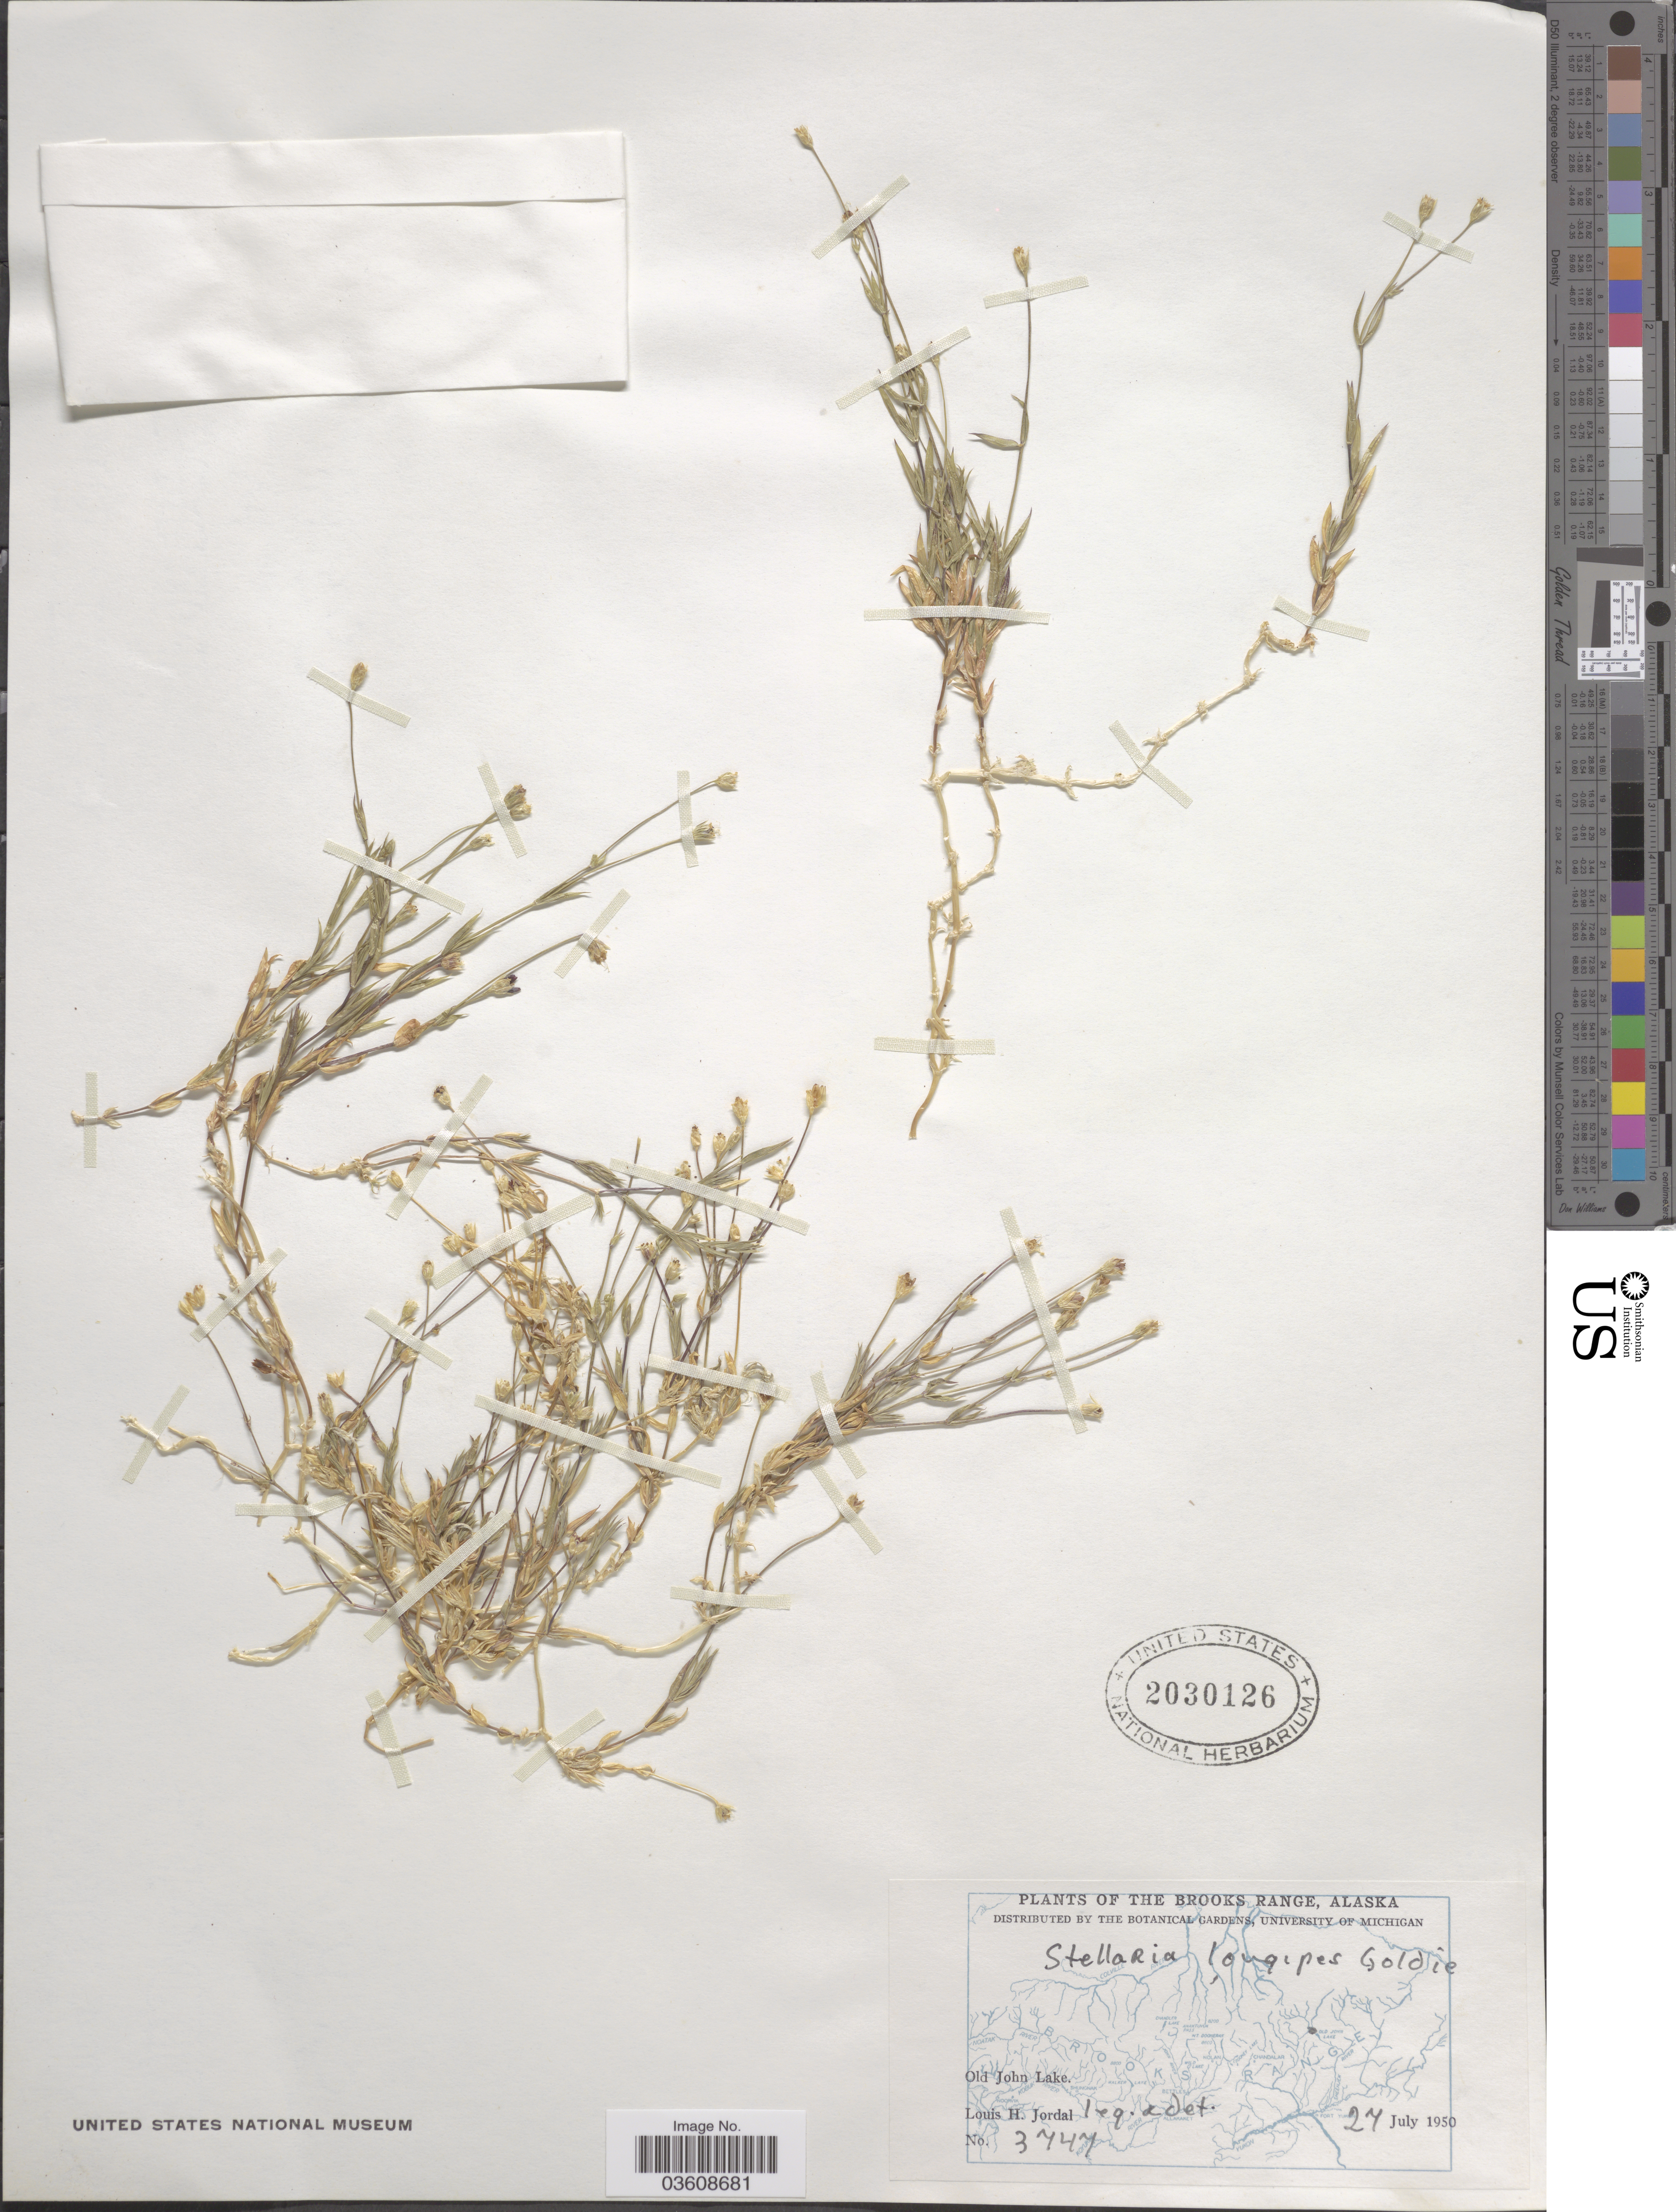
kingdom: Plantae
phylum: Tracheophyta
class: Magnoliopsida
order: Caryophyllales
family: Caryophyllaceae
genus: Stellaria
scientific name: Stellaria longipes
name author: Goldie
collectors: L. Jordal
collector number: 3747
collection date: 1950-07-27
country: United States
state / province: Alaska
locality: The Brooks Range. Old John Lake.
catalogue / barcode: US 2030126